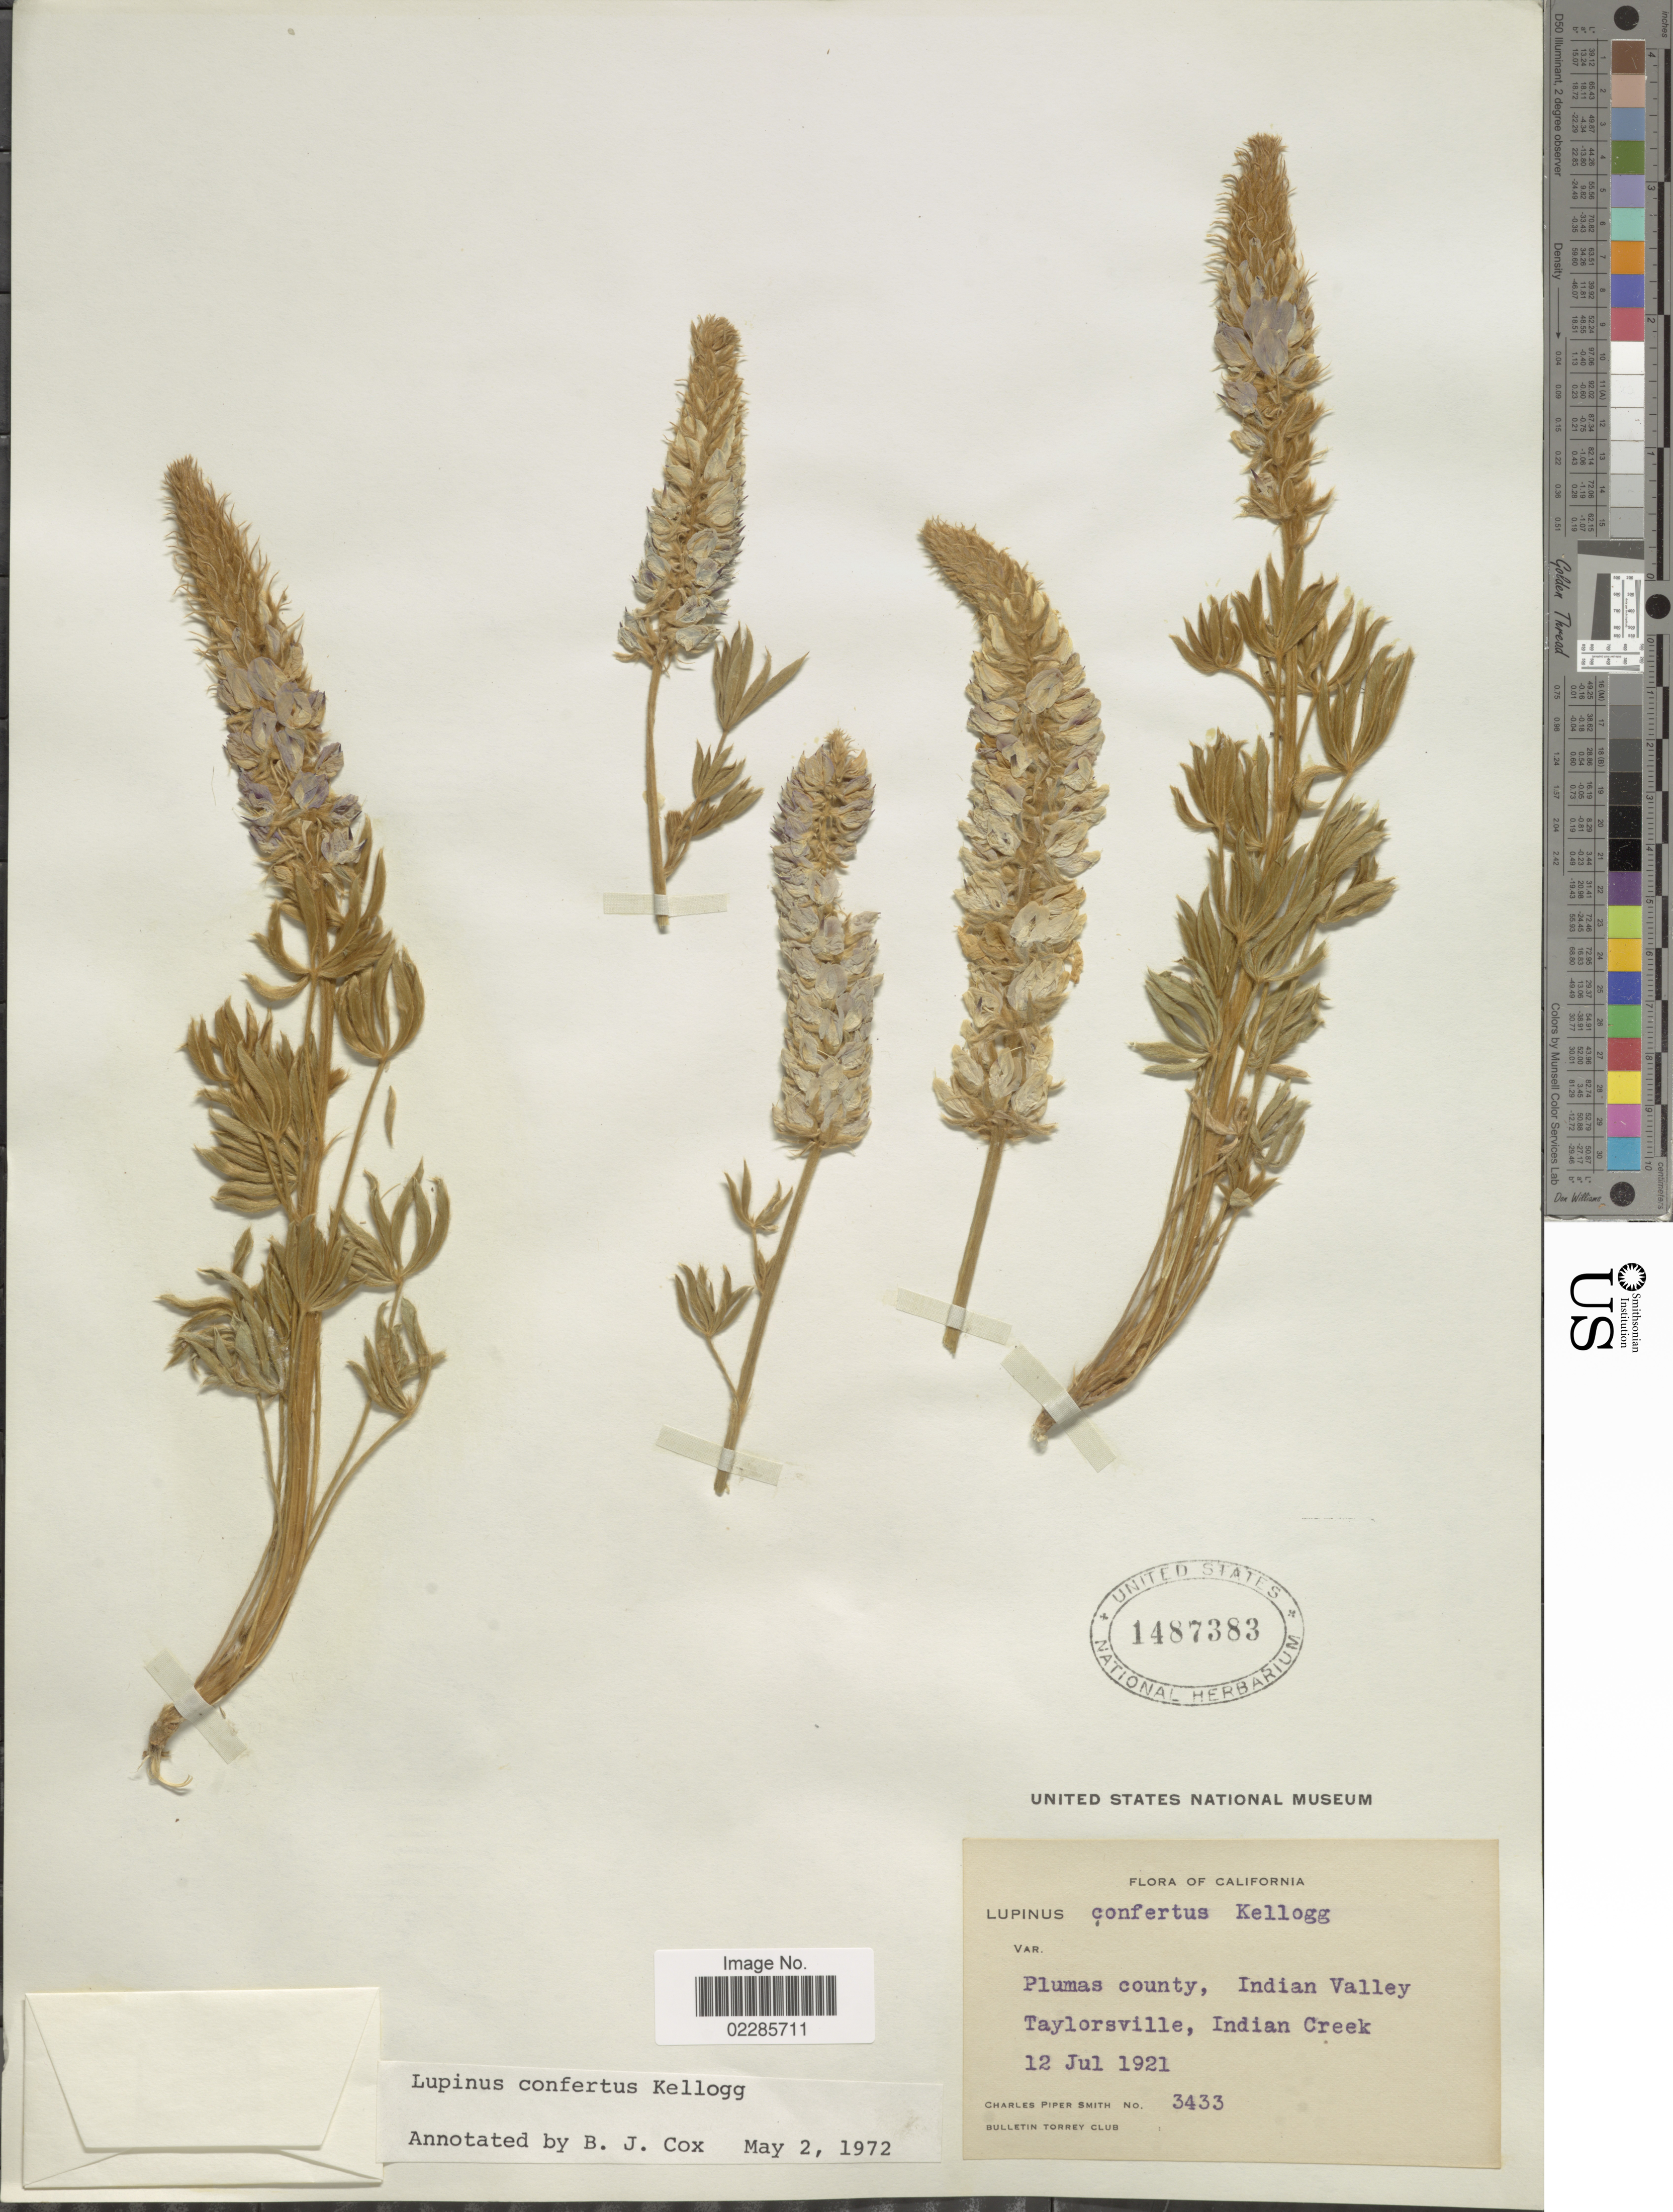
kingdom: Plantae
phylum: Tracheophyta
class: Magnoliopsida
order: Fabales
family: Fabaceae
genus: Lupinus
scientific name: Lupinus confertus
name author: Kellogg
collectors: C. P. Smith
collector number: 3433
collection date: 1921-07-12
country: United States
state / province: California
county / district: Plumas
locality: Plumas county, Indian Valley Taylorsville, Indian Creek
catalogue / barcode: US 1487383